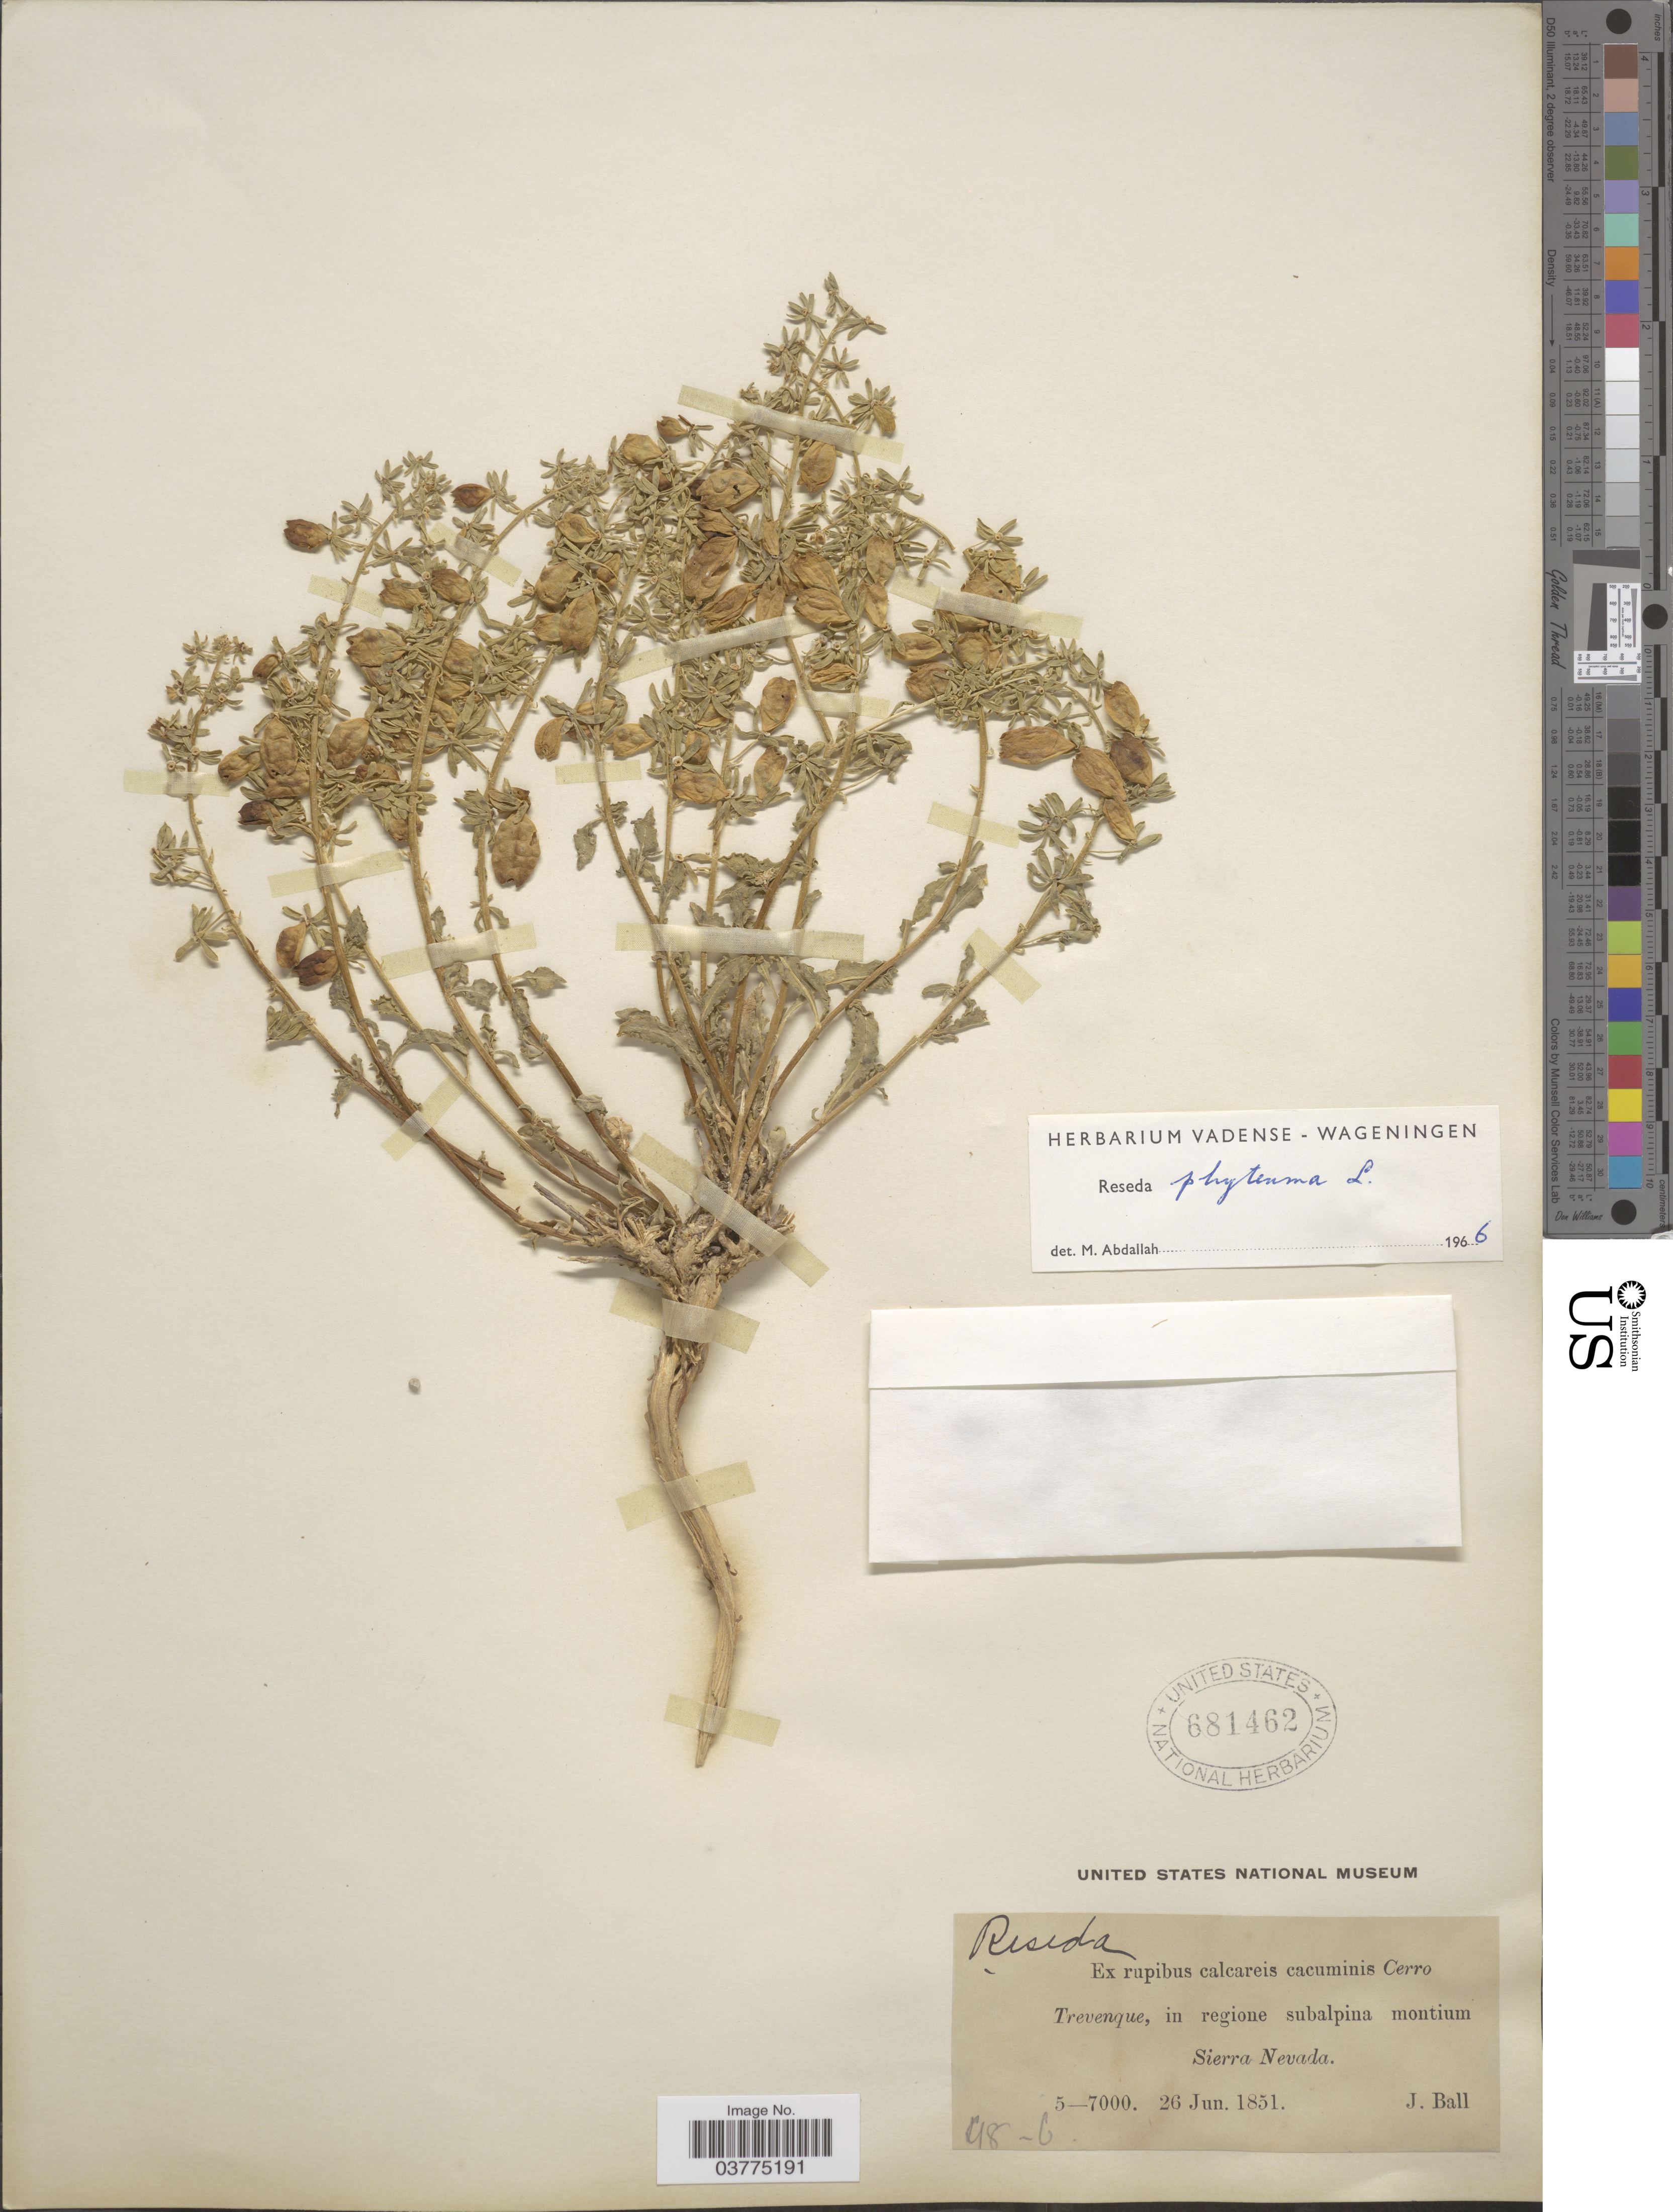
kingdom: Plantae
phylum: Tracheophyta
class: Magnoliopsida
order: Brassicales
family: Resedaceae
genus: Reseda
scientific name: Reseda phyteuma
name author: L.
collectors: J. Ball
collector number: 98-6*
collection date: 1851-06-26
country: Spain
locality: Ex rupibus calcareis cacuminis Cerro Trevenque, in regione subalpina montium Sierra Nevada.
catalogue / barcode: US 681462